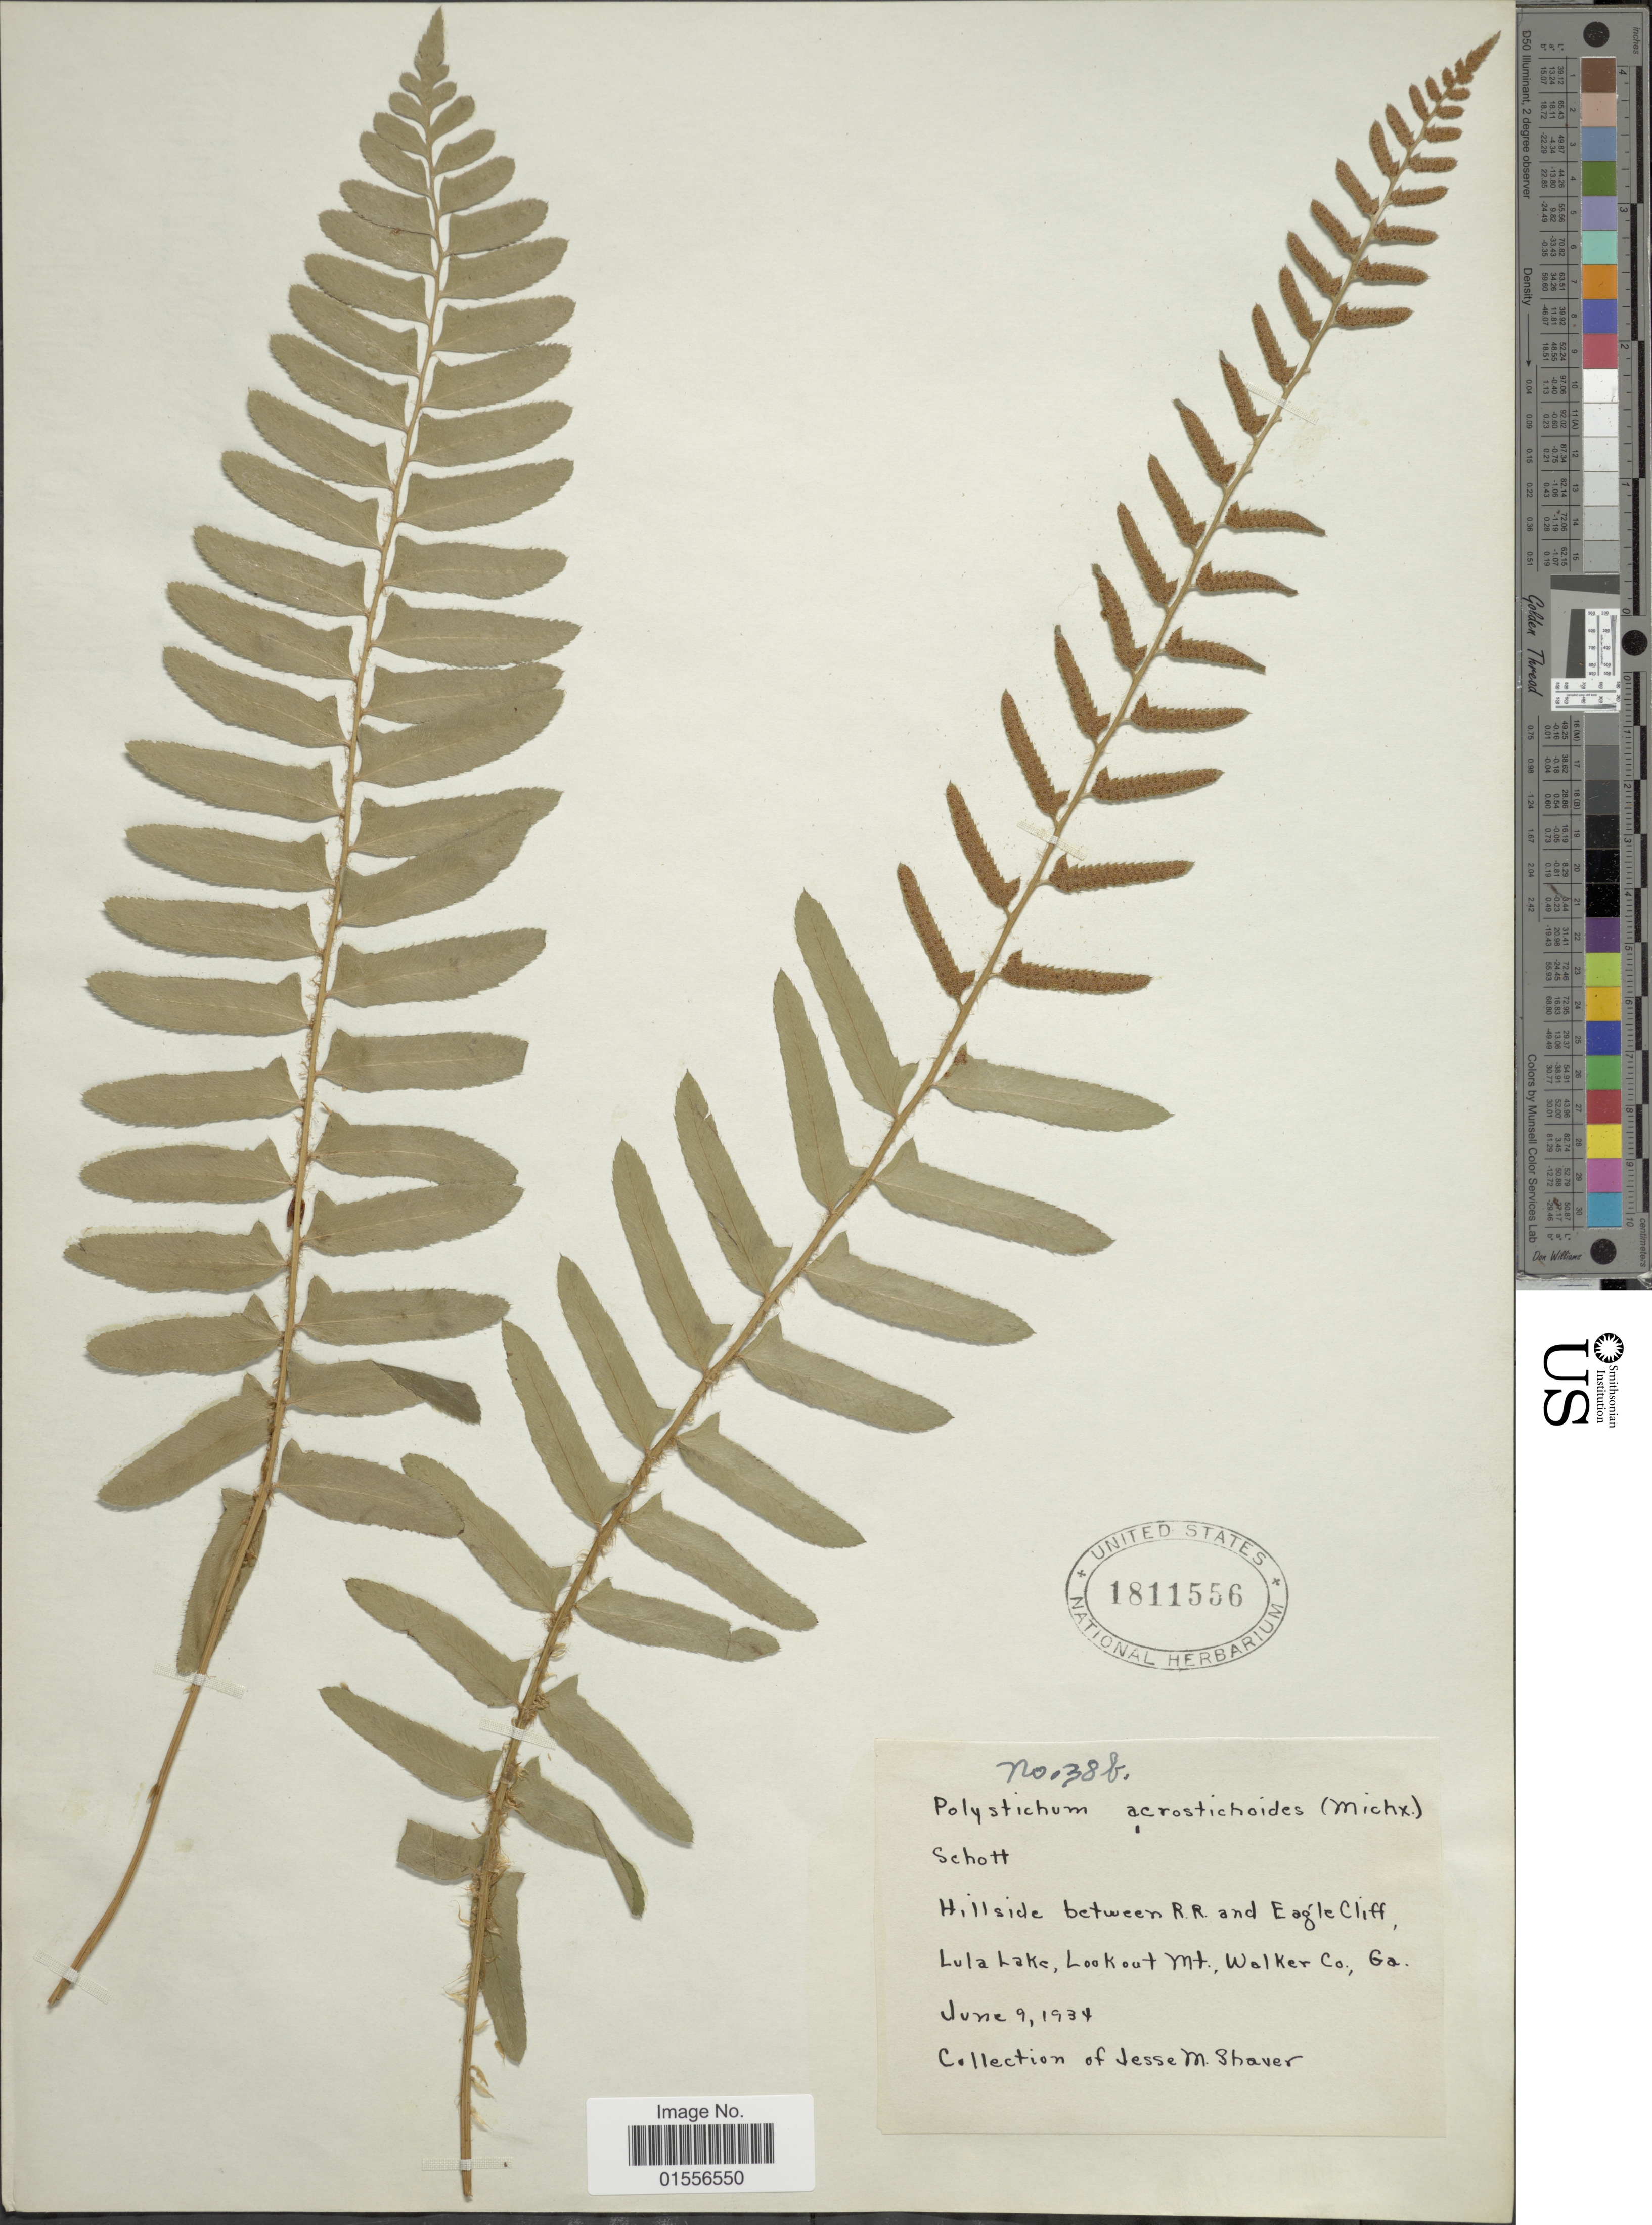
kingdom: Plantae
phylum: Tracheophyta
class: Polypodiopsida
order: Polypodiales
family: Dryopteridaceae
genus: Polystichum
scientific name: Polystichum acrostichoides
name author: (Michx.) Schott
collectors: J. Shaver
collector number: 38b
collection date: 1934-06-09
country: United States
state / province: Georgia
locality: Hillside between R.R. and Eagle Cliff, Lula Lake, Lookout Mt., Walker Co.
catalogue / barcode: US 1811556